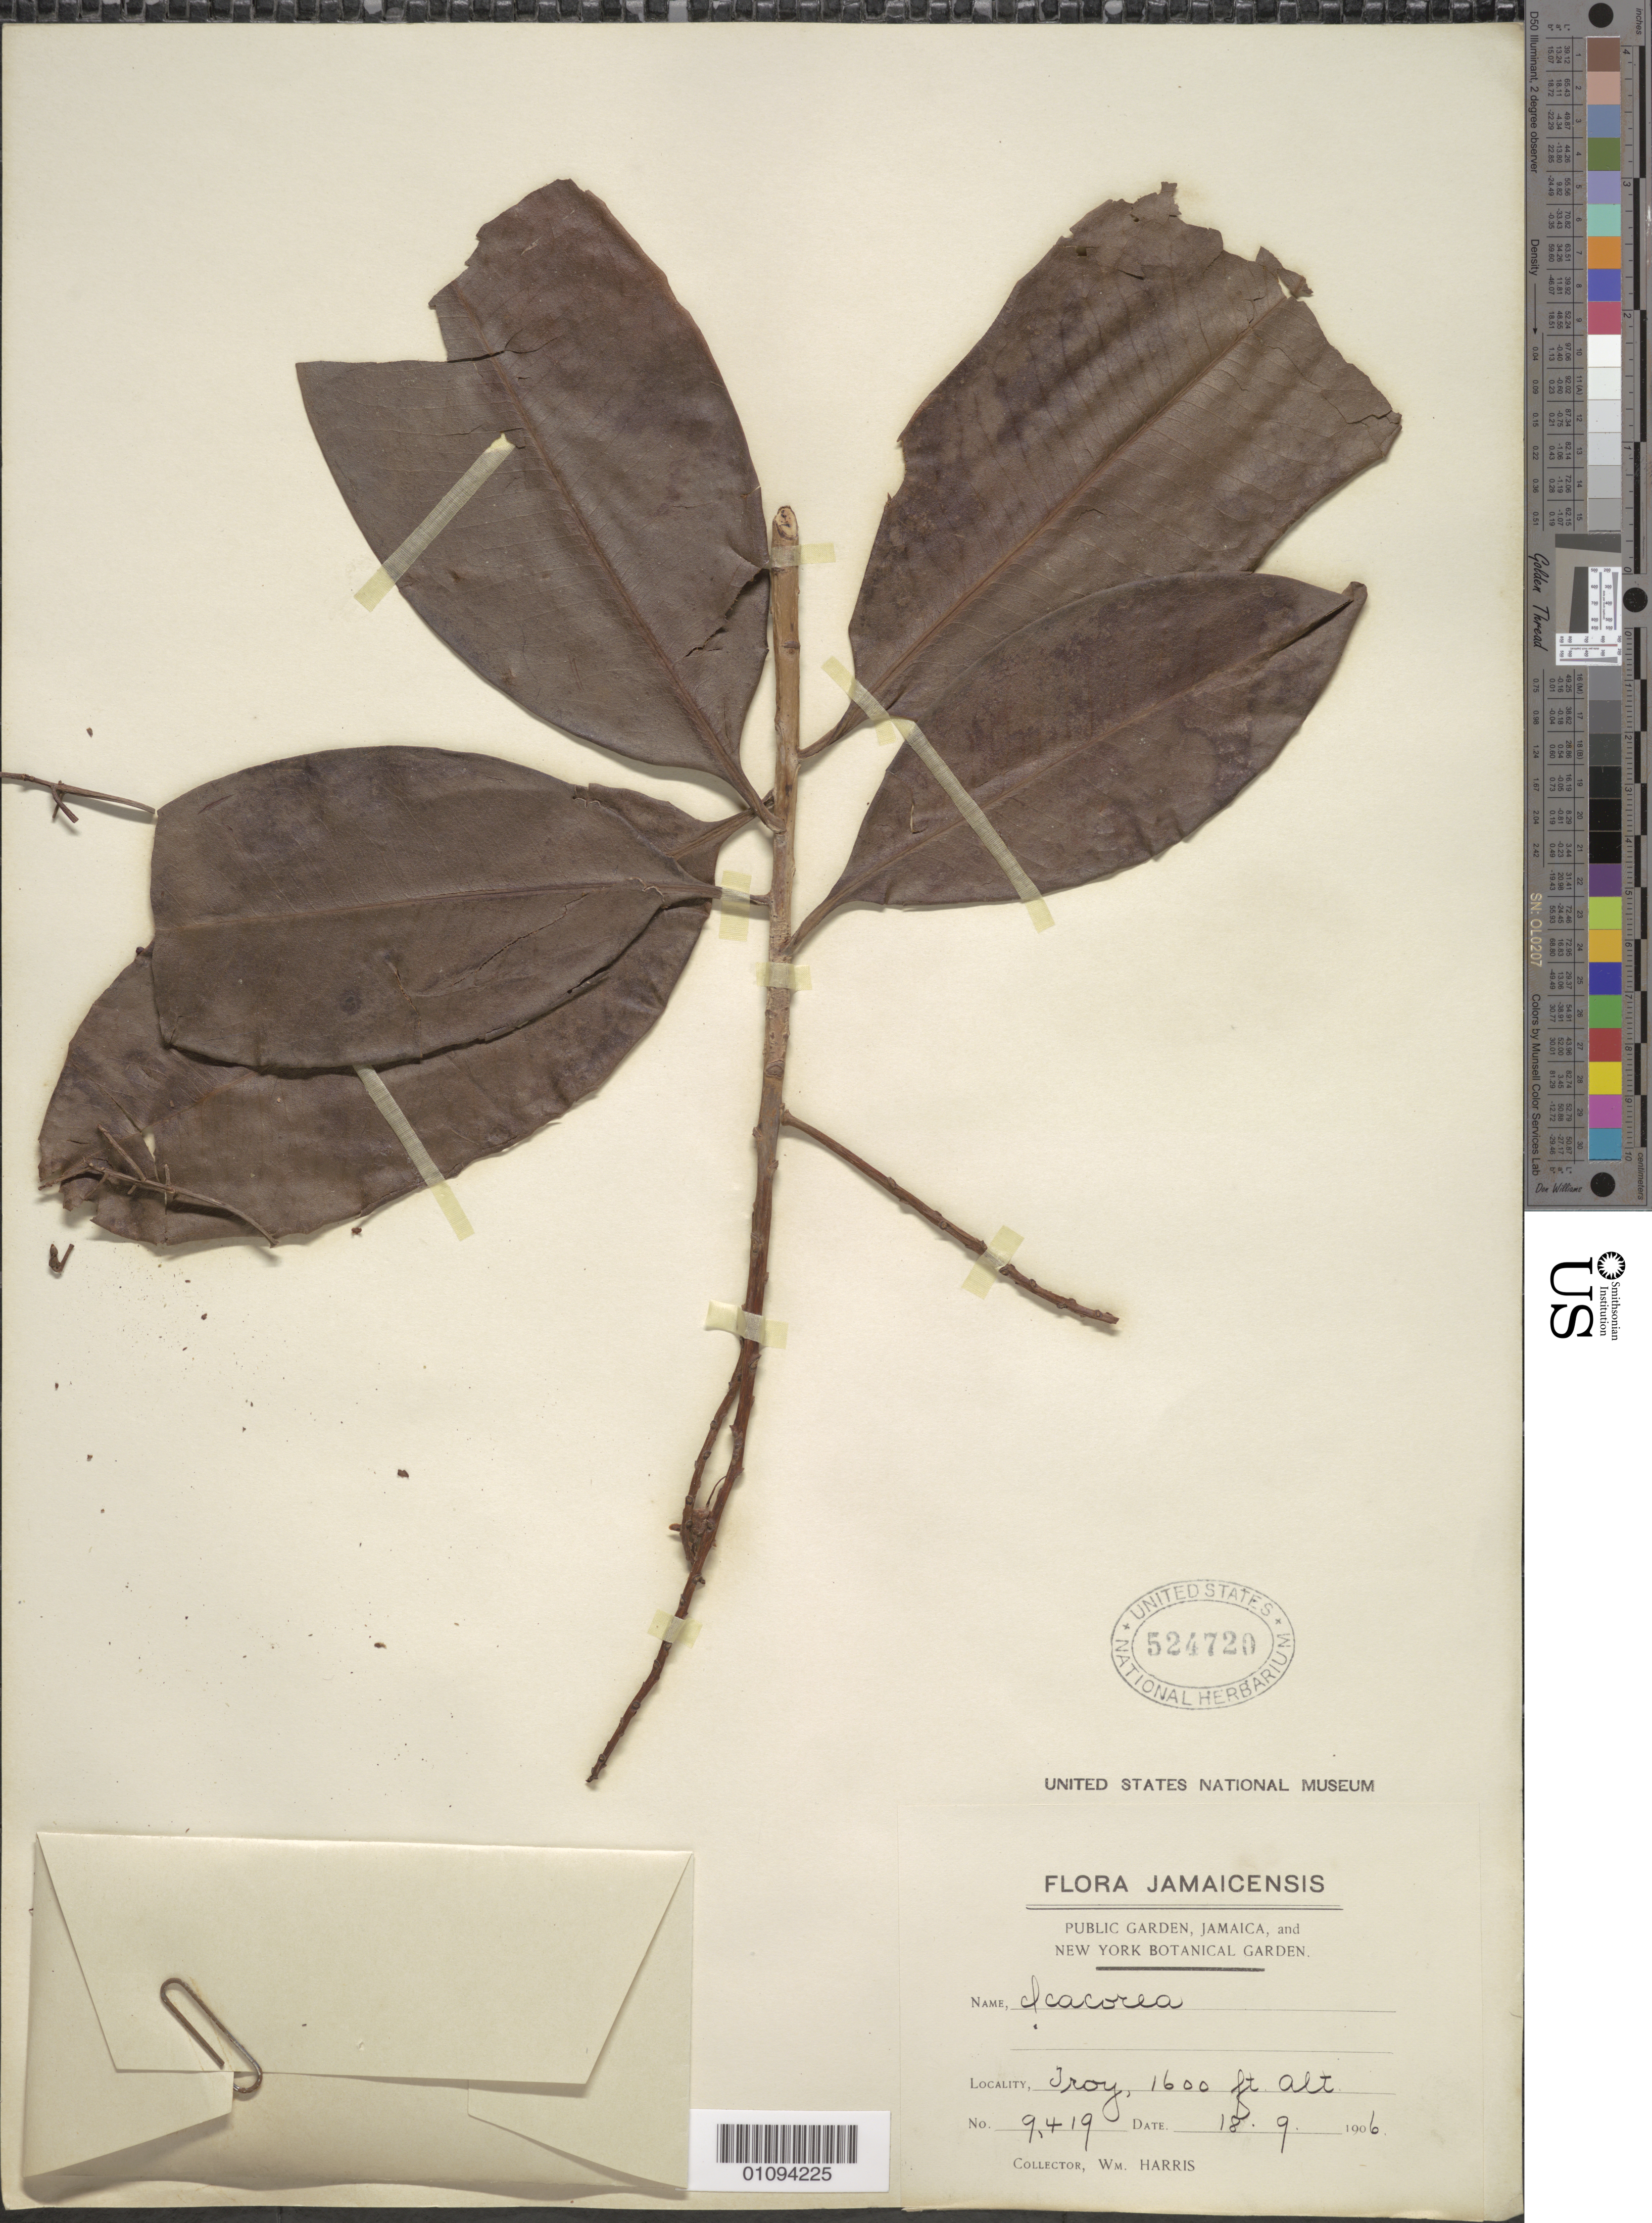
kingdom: Plantae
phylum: Tracheophyta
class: Magnoliopsida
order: Ericales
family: Primulaceae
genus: Ardisia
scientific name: Ardisia obovata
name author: Desv. ex Ham.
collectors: W. Harris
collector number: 9419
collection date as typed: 18 Sep 1906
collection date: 1906-09-18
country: Jamaica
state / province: Manchester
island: Jamaica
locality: Troy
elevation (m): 488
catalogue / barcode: US 524720